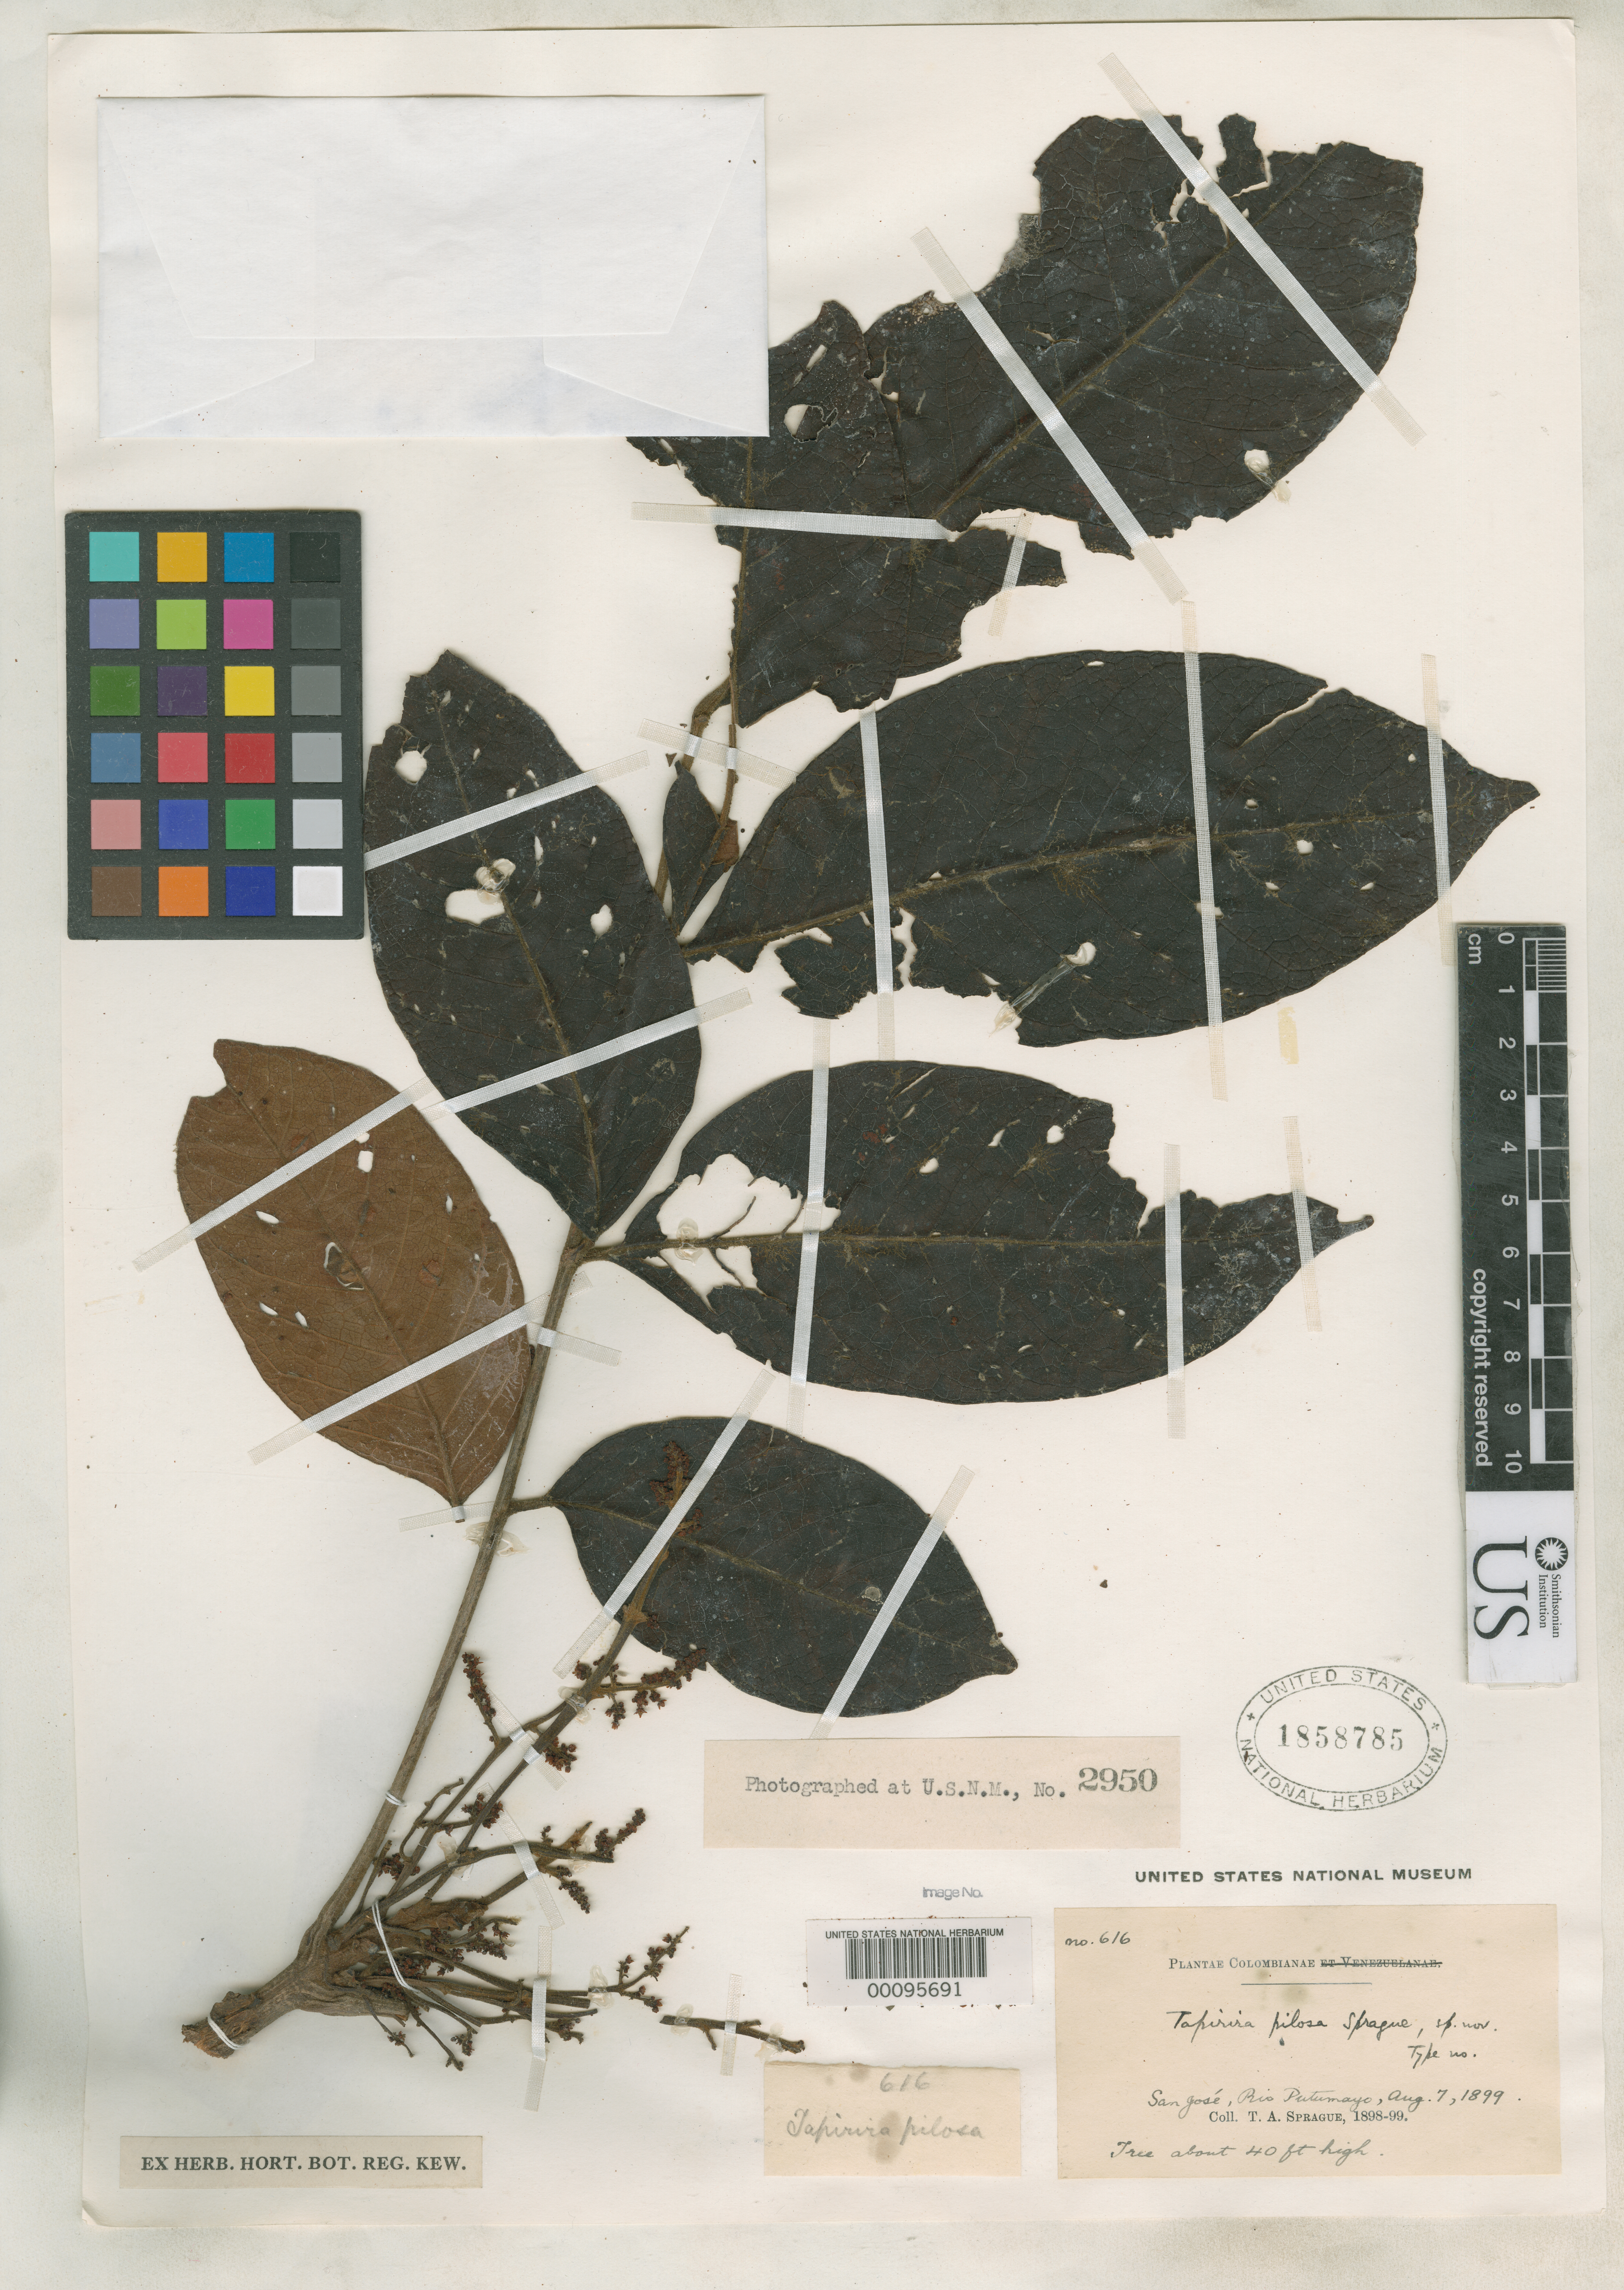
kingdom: Plantae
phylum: Tracheophyta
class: Magnoliopsida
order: Sapindales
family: Anacardiaceae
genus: Tapirira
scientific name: Tapirira pilosa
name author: Sprague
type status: Type Collection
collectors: T. A. Sprague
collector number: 616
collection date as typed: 07 Aug 1899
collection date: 1899-08-07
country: Colombia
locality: San Jose, Rio Putumayo.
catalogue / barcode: US 1858785